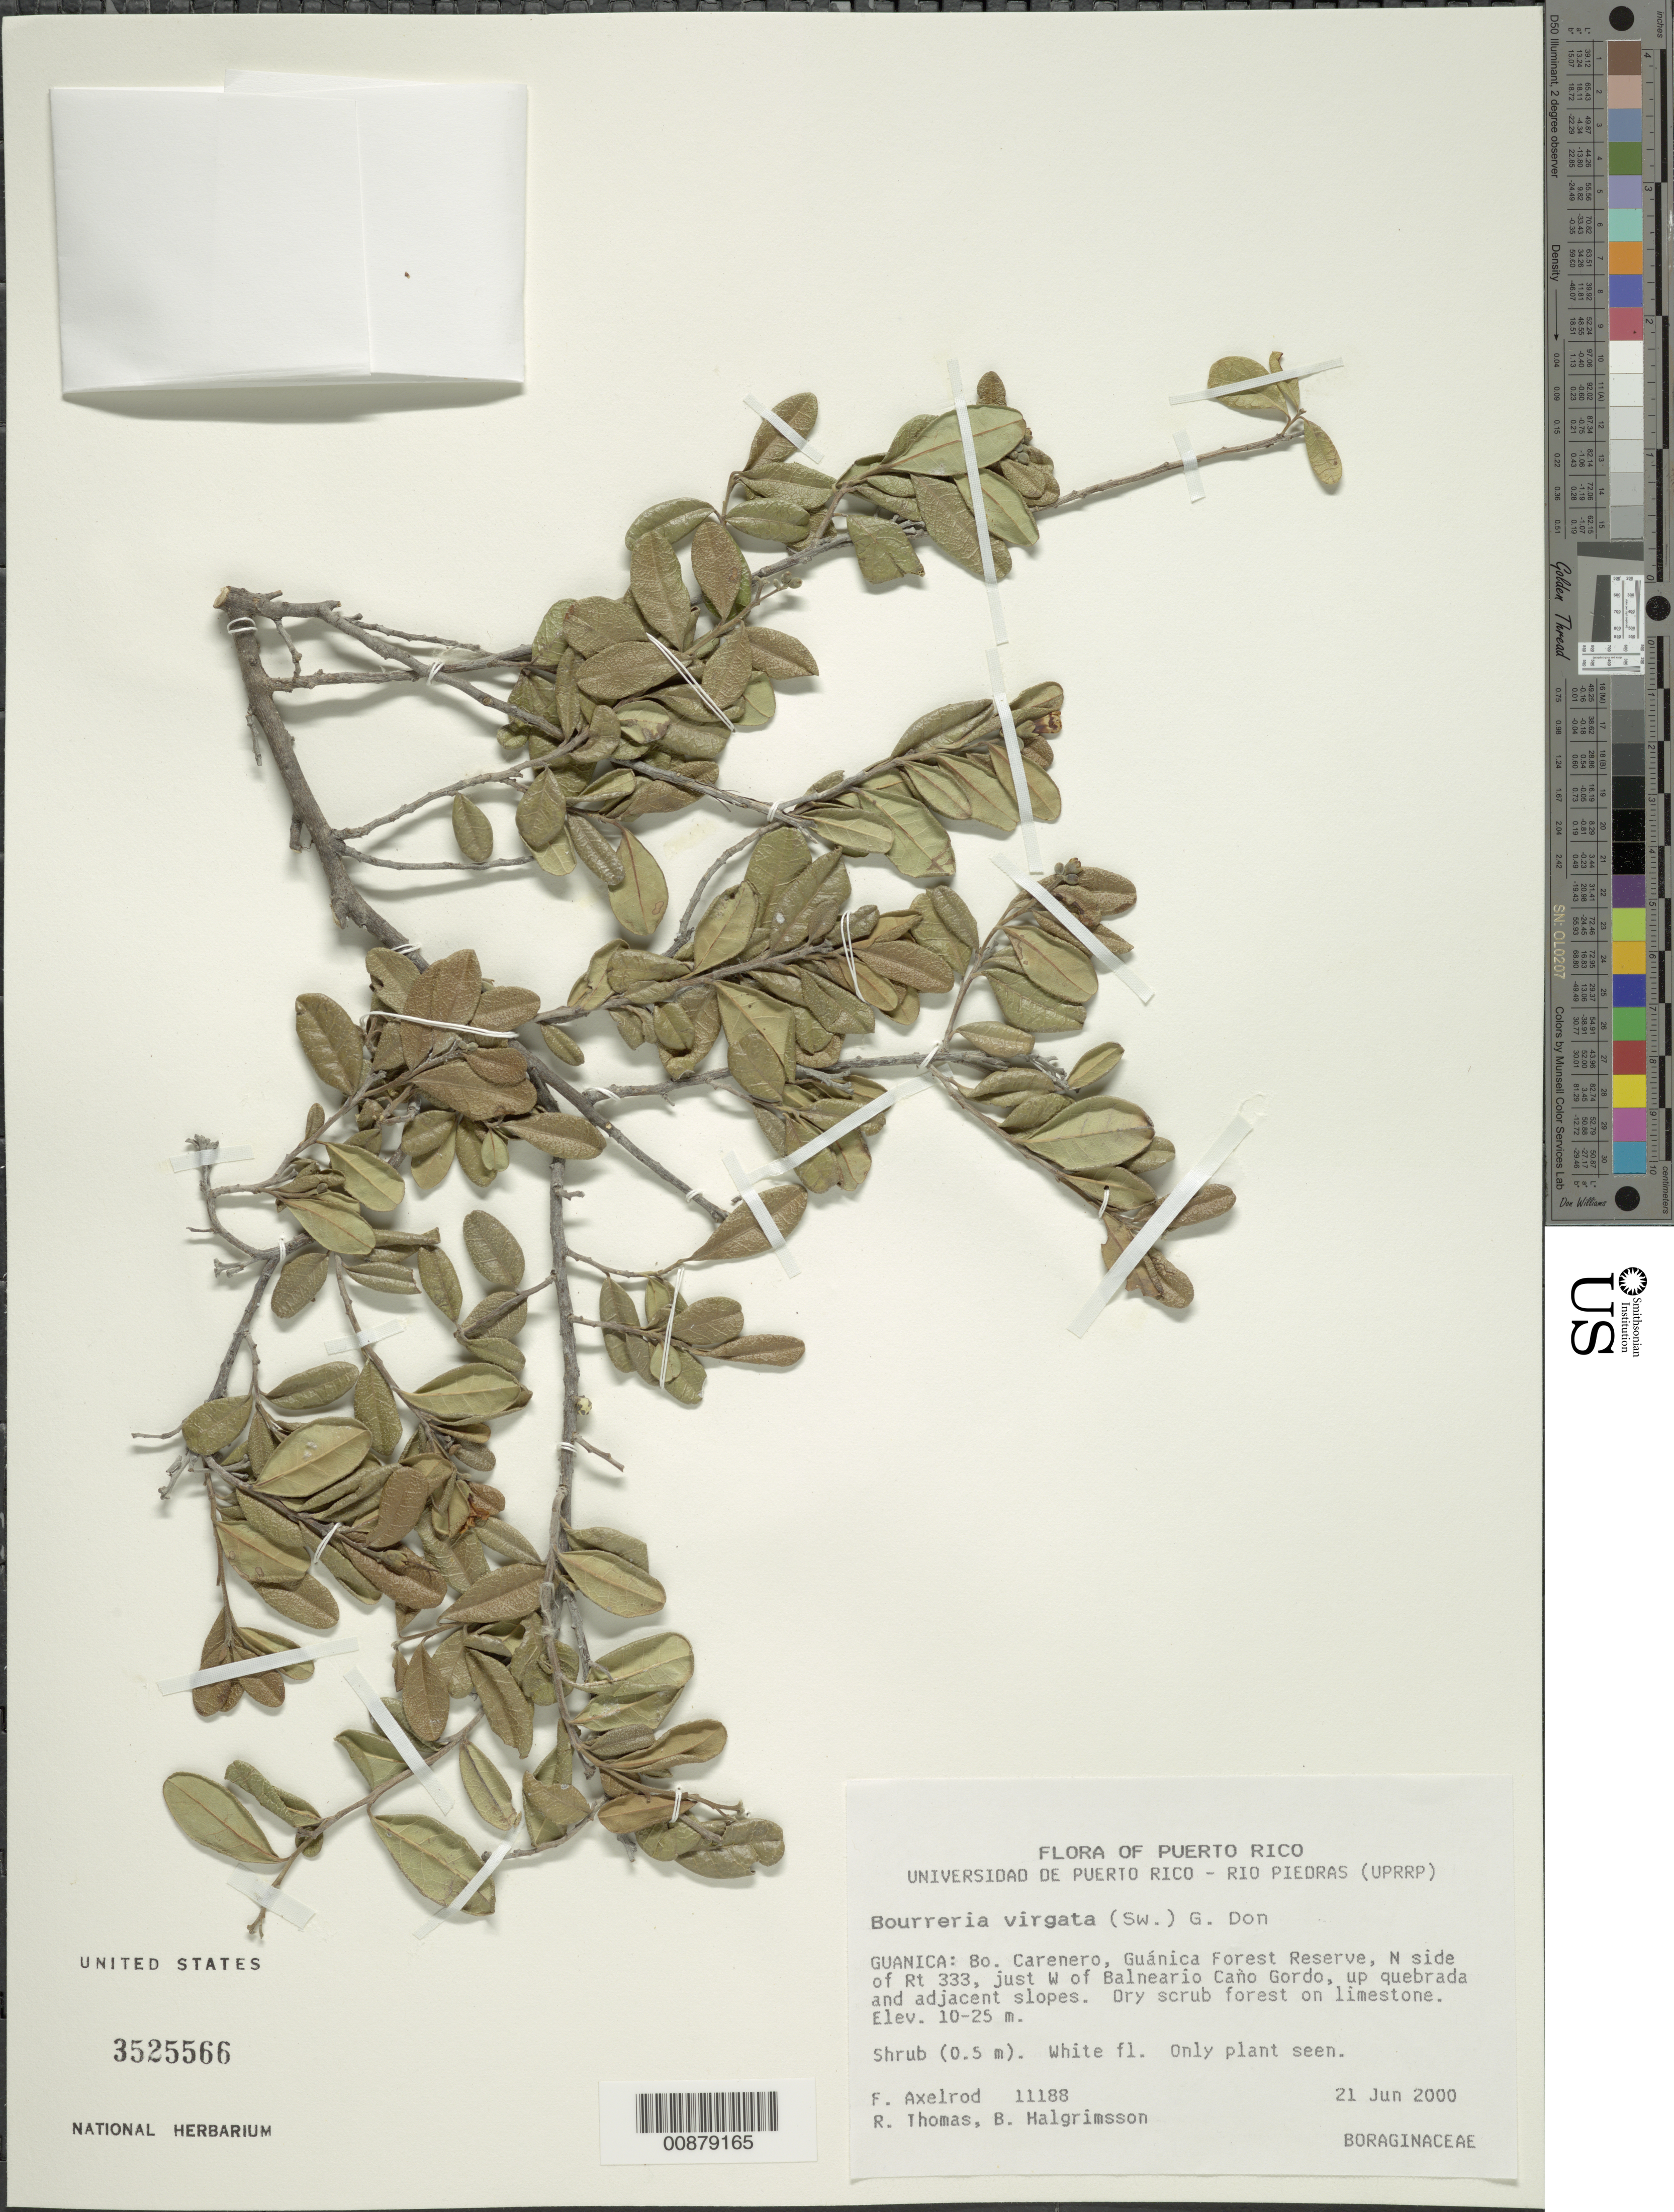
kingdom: Plantae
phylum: Tracheophyta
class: Magnoliopsida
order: Boraginales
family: Ehretiaceae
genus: Bourreria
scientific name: Bourreria virgata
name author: (Sw.) G. Don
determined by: Axelrod, F. S.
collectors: F. S. Axelrod, R. Thomas & B. Halgrimsson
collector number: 11188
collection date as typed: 21 Jun 2000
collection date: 2000-06-21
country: Puerto Rico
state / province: Guánica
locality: Bo. Carenero, Guánica Forest Reserve, N side of Rt. 333, just W of Balneario Caño Gordo, up quebrada and adjacent slopes.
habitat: Dry scrub forest on limestone.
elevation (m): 10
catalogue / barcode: US 3525566